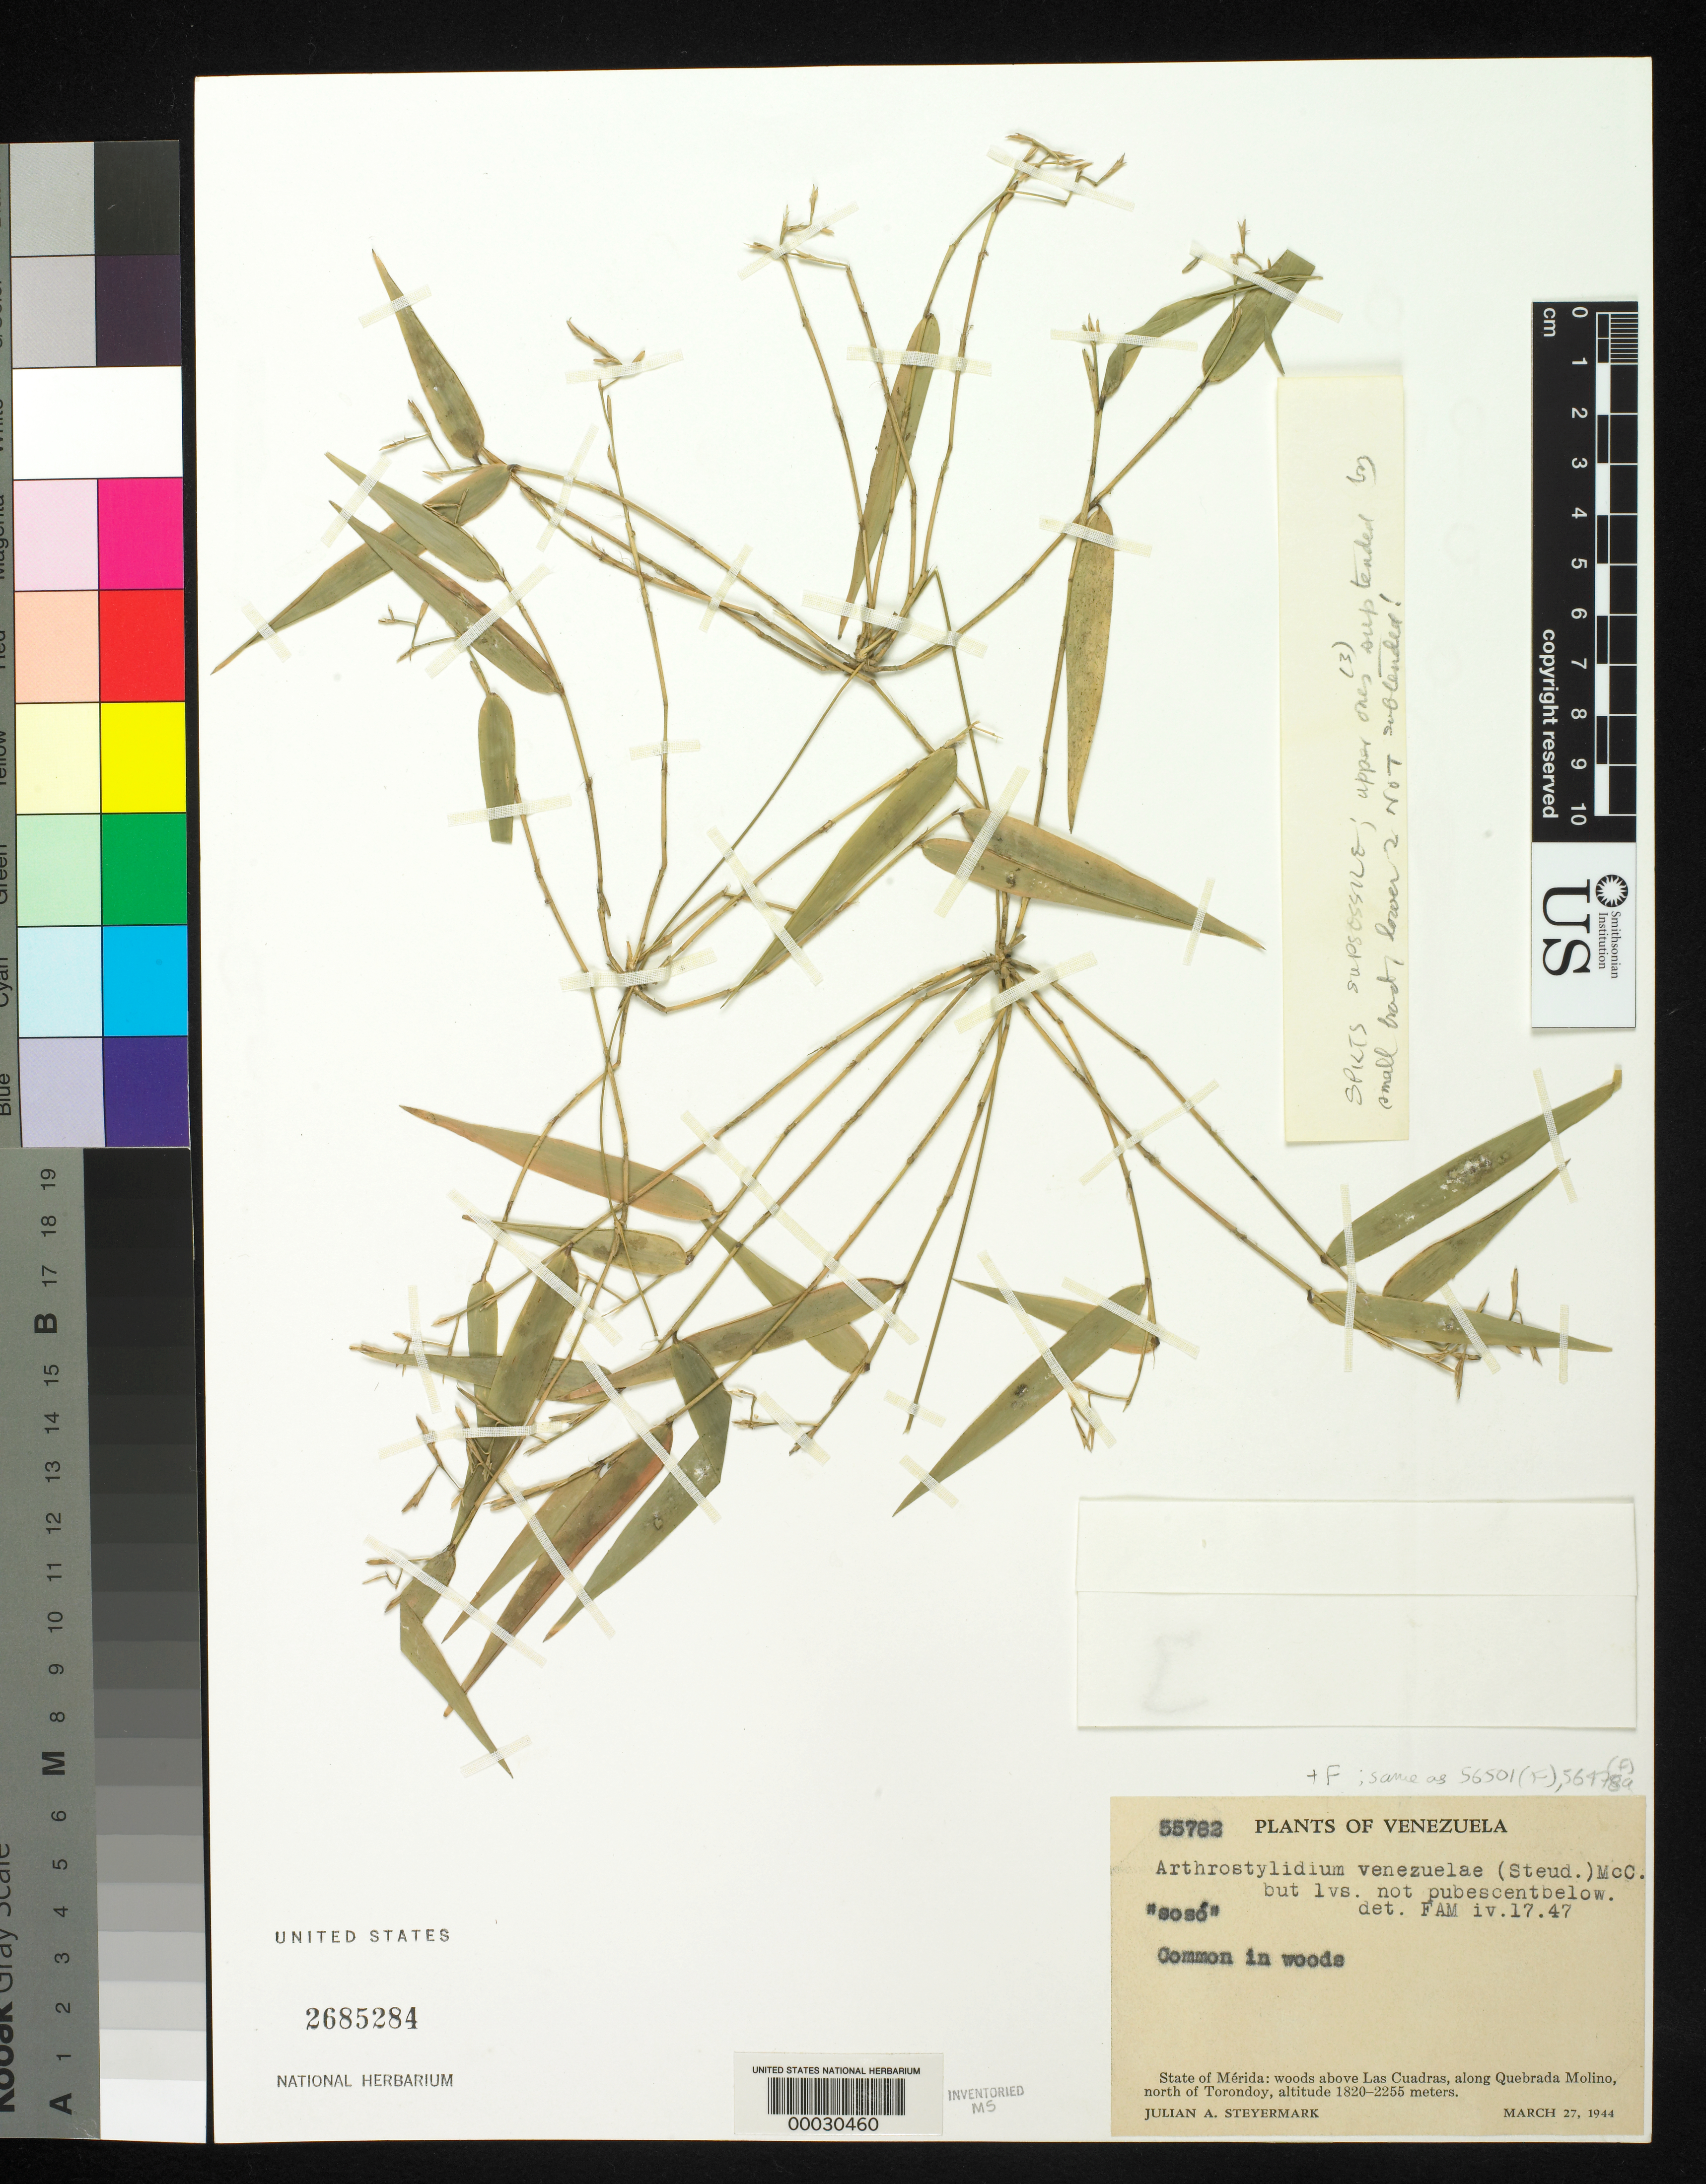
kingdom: Plantae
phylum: Tracheophyta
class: Liliopsida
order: Poales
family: Poaceae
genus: Arthrostylidium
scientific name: Arthrostylidium venezuelae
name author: (Steud.) McClure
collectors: J. Steyermark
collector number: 55782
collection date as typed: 27 Mar 1944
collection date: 1944-03-27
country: Venezuela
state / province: Mérida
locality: Las cuadras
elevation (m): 1820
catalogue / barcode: US 2685284